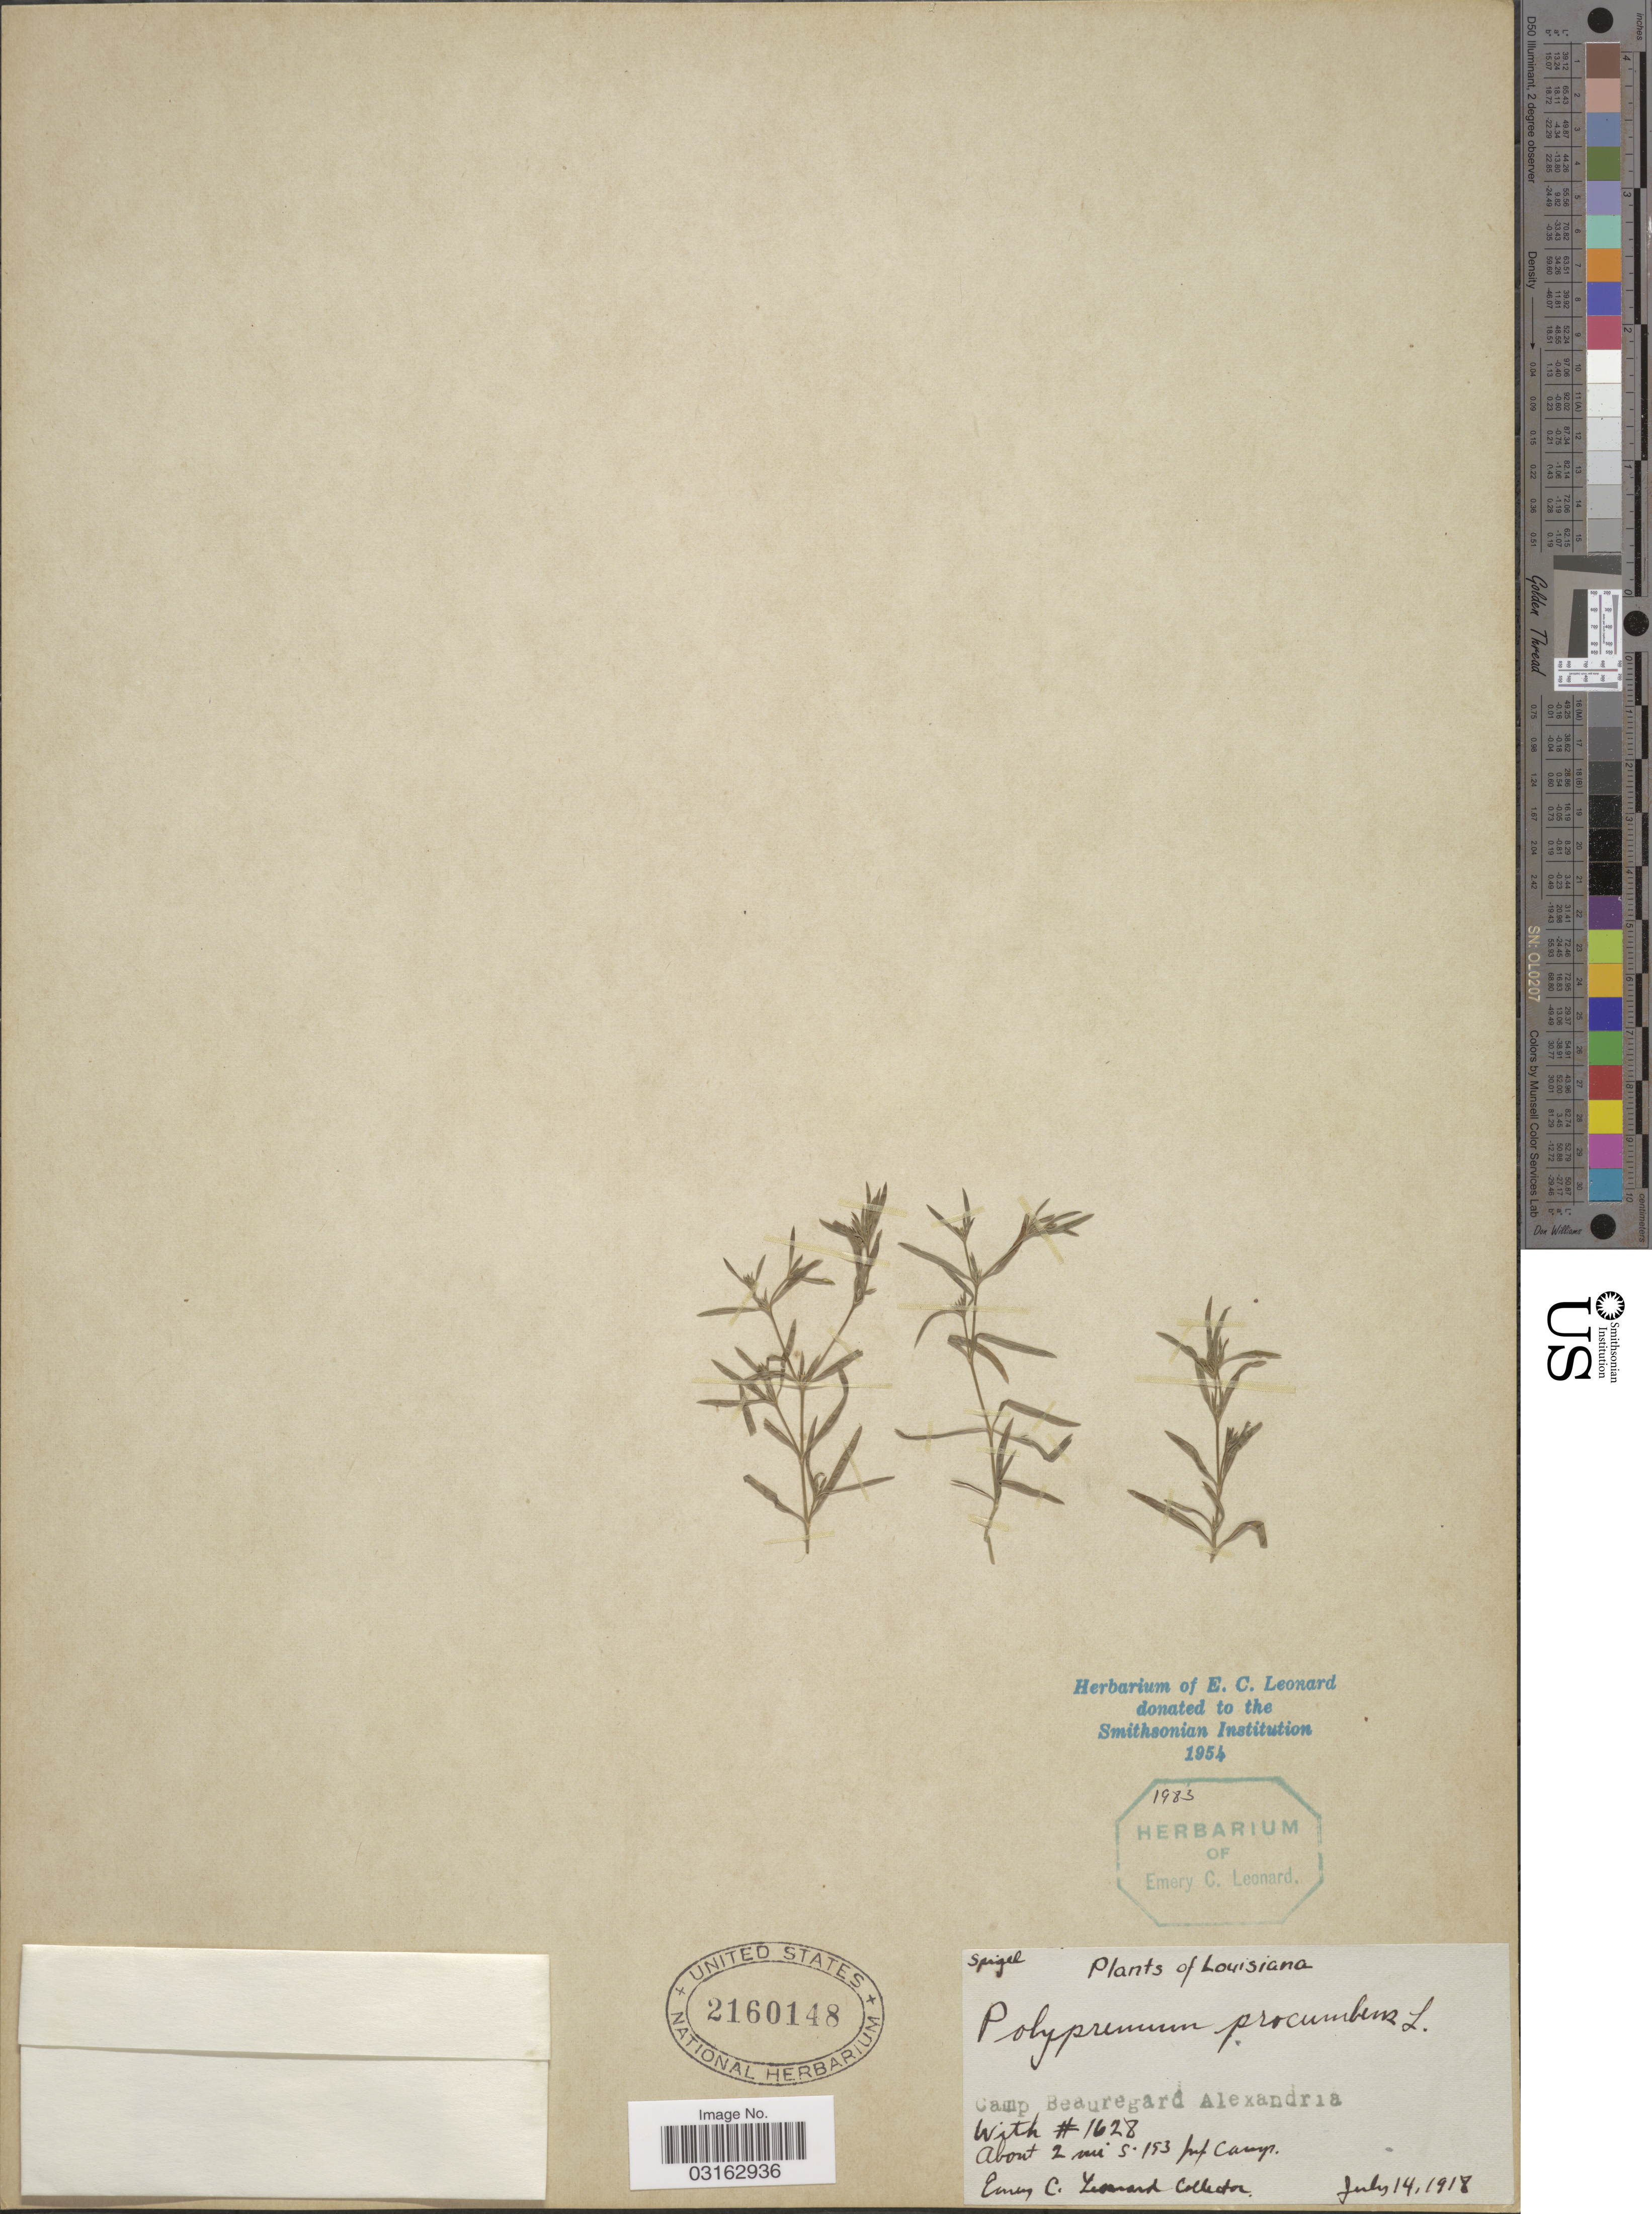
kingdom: Plantae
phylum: Tracheophyta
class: Magnoliopsida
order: Lamiales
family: Tetrachondraceae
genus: Polypremum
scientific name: Polypremum procumbens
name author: L.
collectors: E. C. Leonard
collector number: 1628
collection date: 1918-07-14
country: United States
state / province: Louisiana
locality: Camp Beauregard Alexandria, about 2 mi. S. 153 Inf Camp.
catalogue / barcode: US 2160148